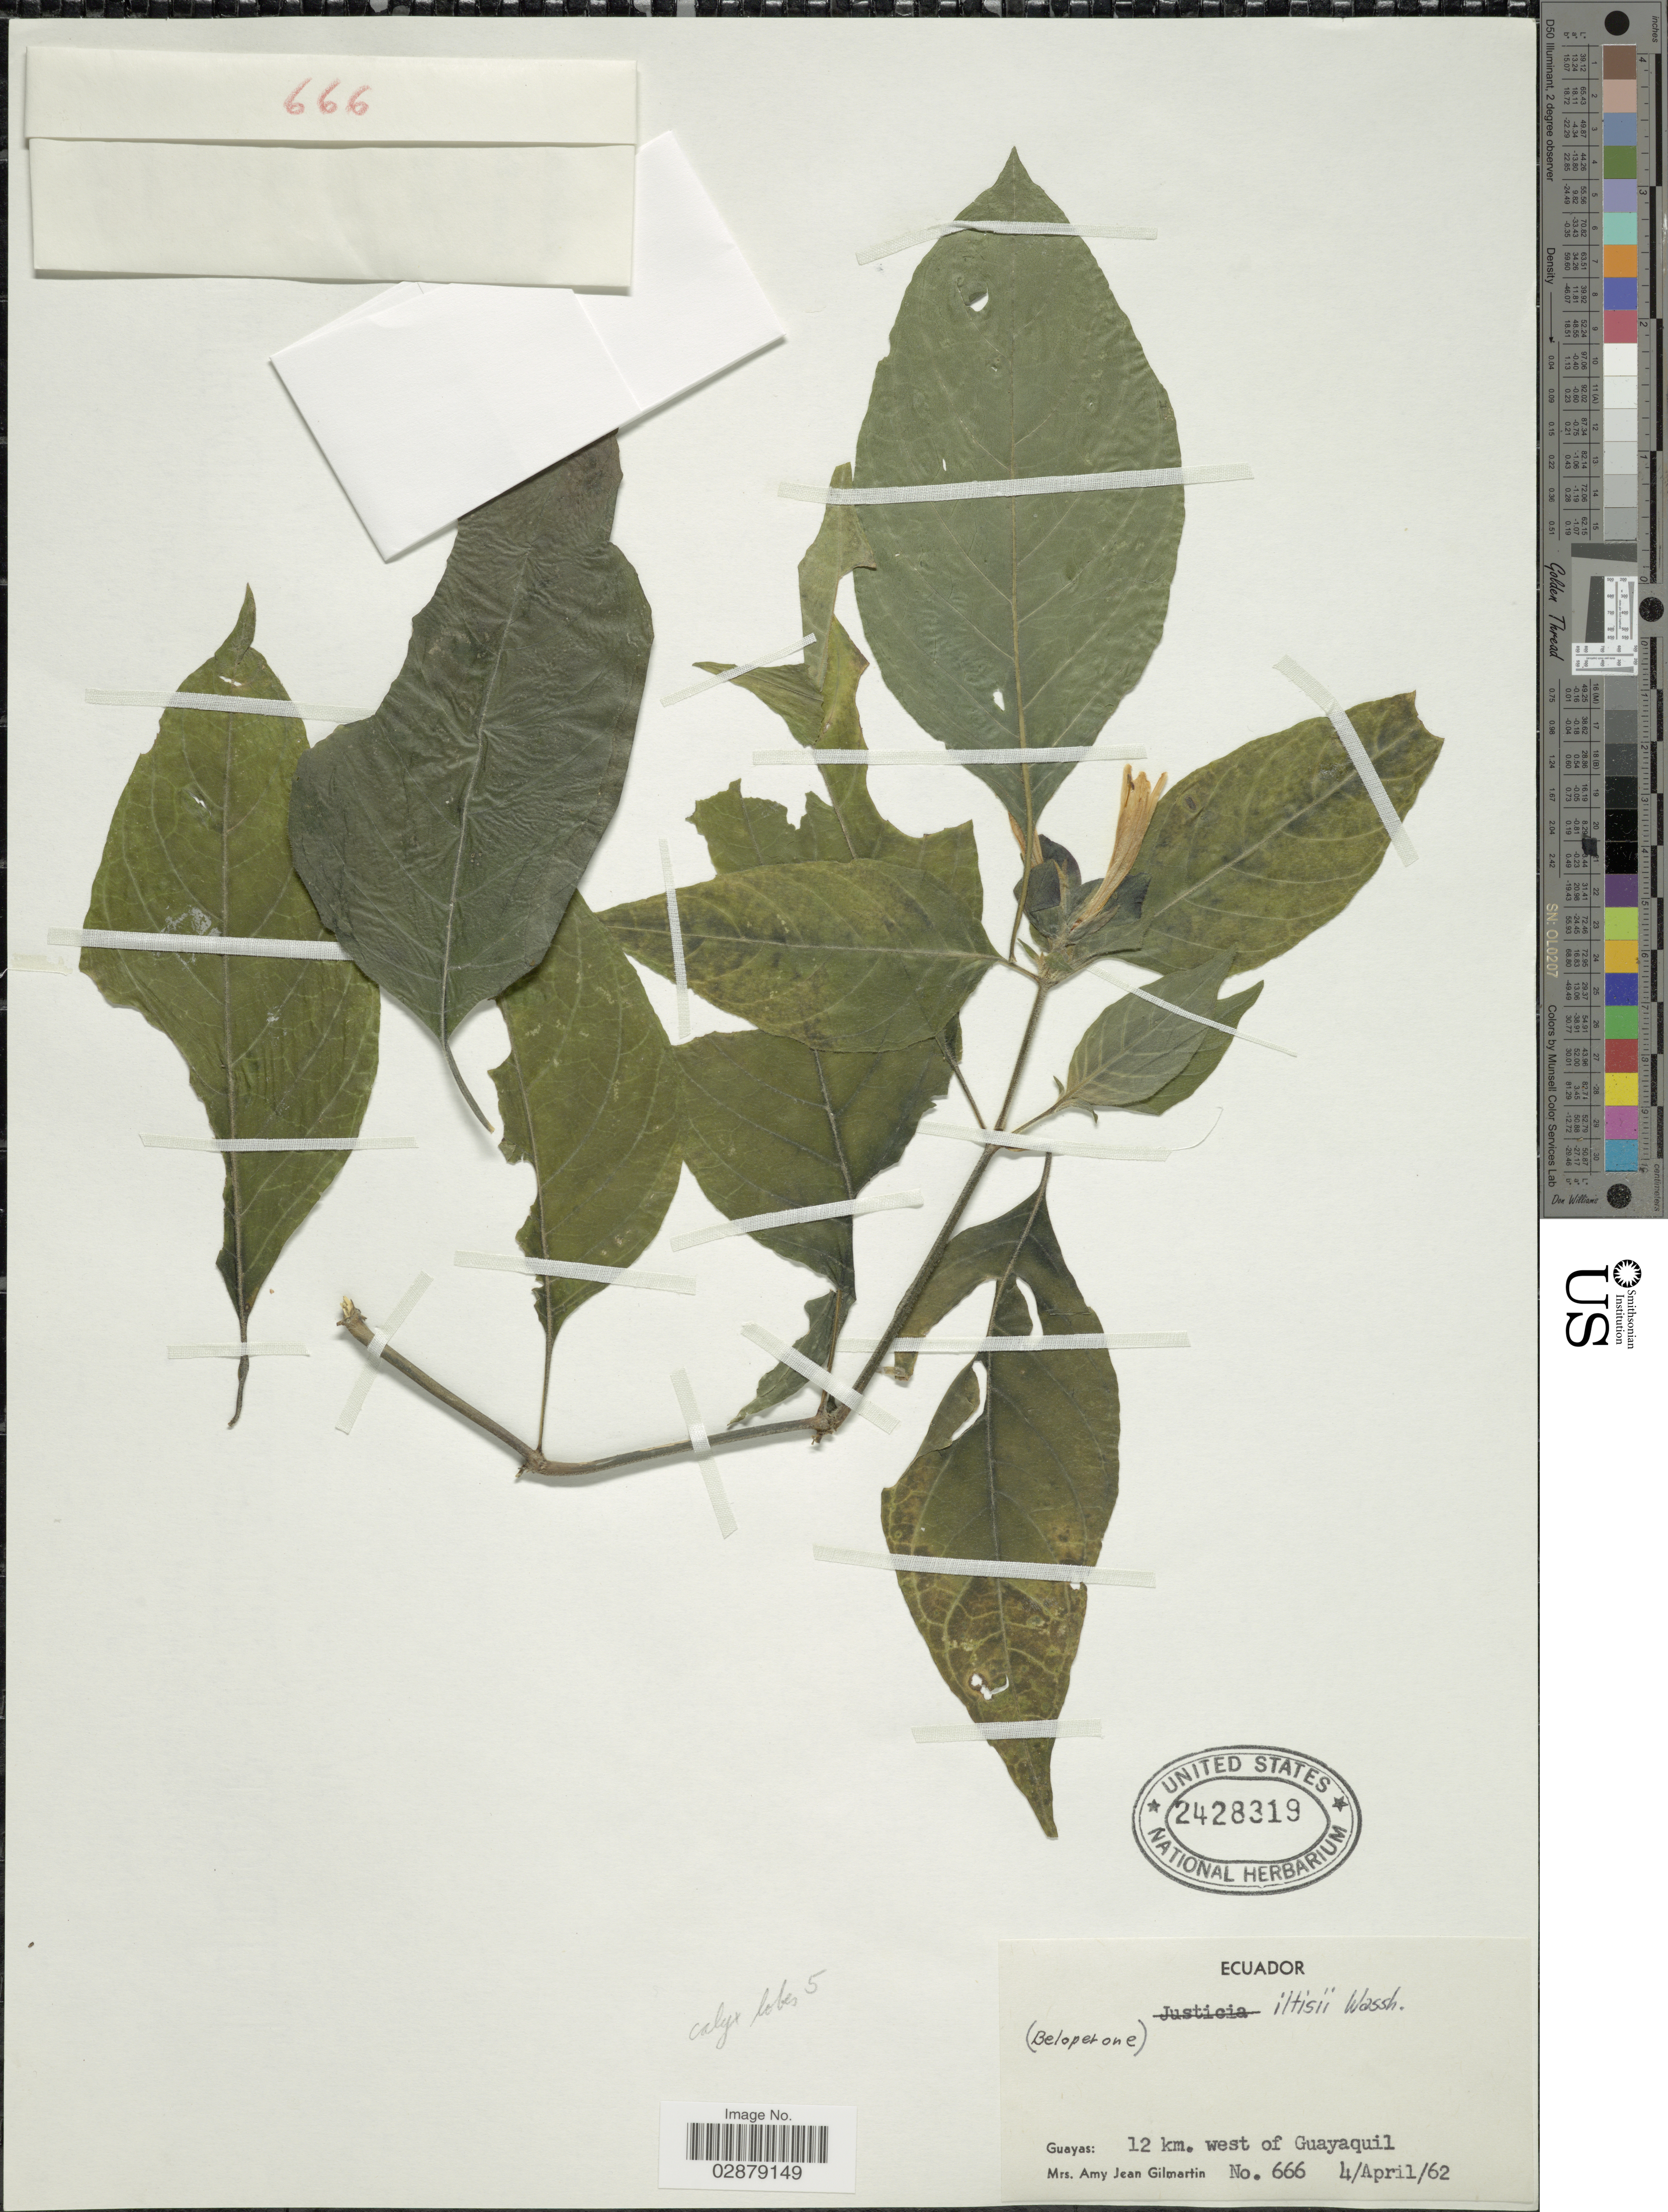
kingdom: Plantae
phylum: Tracheophyta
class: Magnoliopsida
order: Lamiales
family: Acanthaceae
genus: Justicia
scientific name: Justicia iltisii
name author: Wassh.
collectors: A. J. Gilmartin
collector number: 666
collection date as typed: Transcribed d/m/y: 4/4/62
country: Ecuador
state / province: Guayas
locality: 12 km. west of Guayaquil.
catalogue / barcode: US 2428319